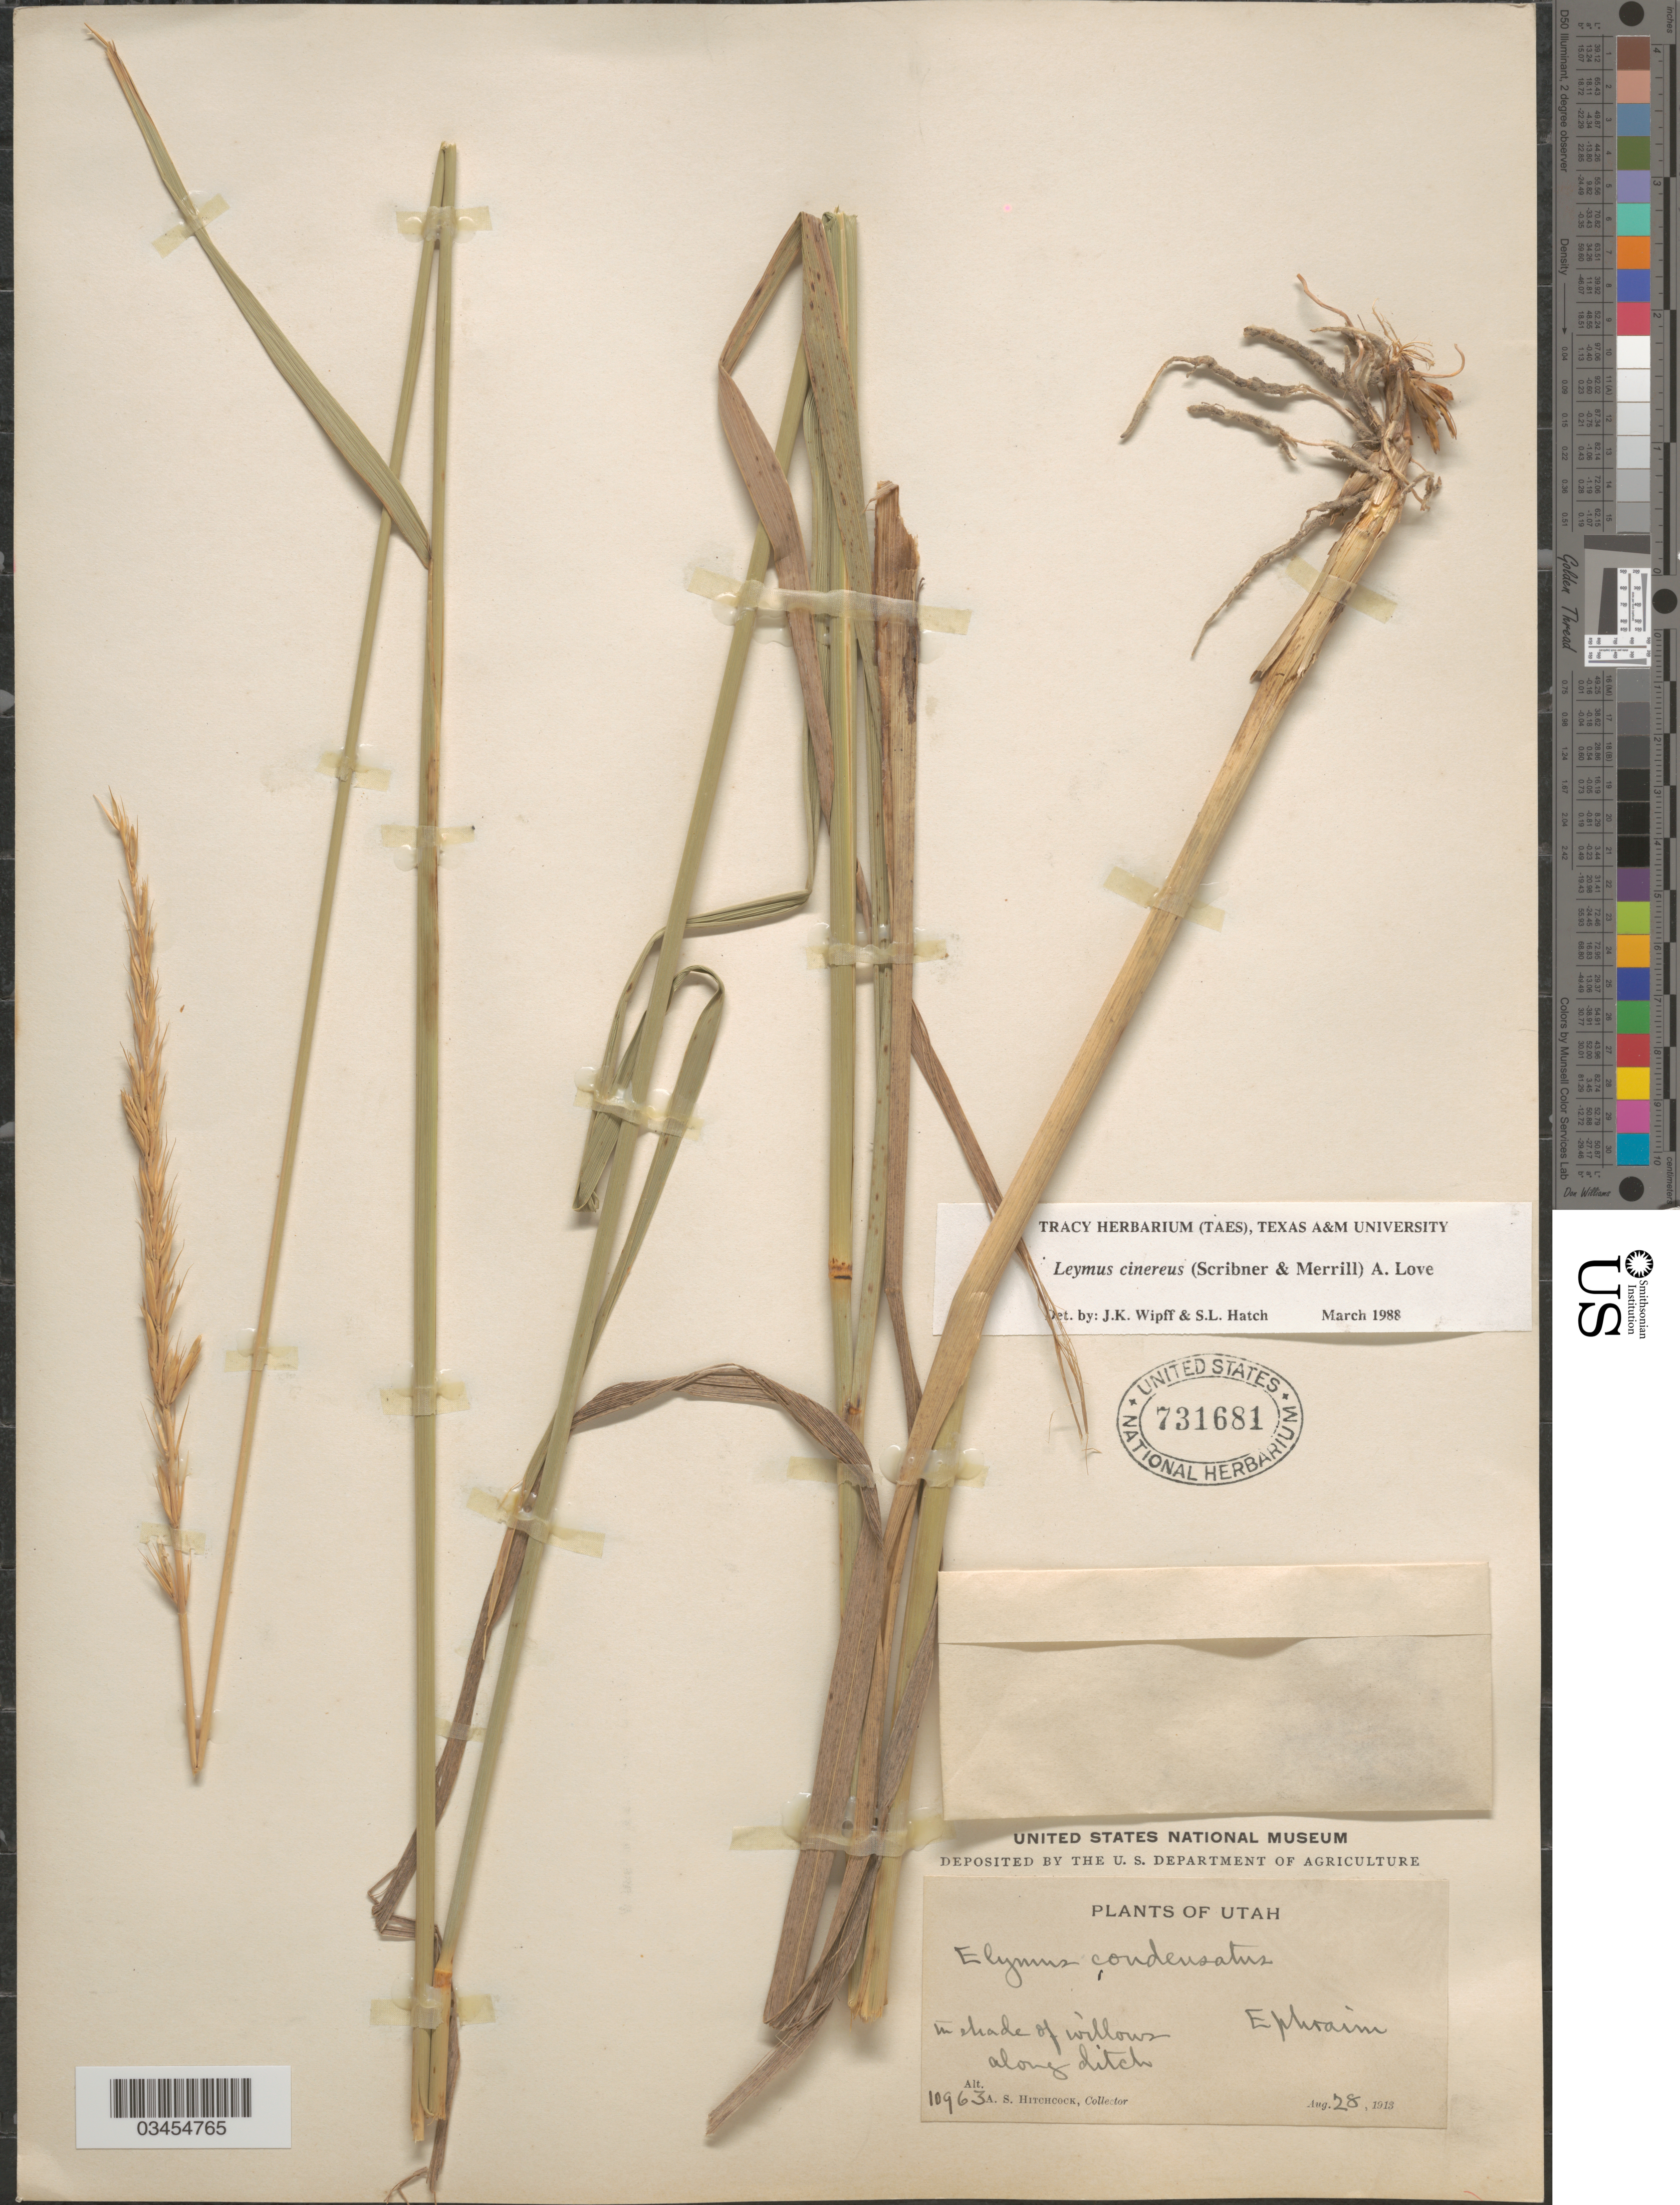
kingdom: Plantae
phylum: Tracheophyta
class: Liliopsida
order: Poales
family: Poaceae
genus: Leymus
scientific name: Leymus cinereus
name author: (Scribn. & Merr.) Á. Löve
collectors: A. S. Hitchcock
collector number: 10963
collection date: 1913-08-28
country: United States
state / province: Utah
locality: In shade of willows. Along ditch. Ephraim.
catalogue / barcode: US 731681